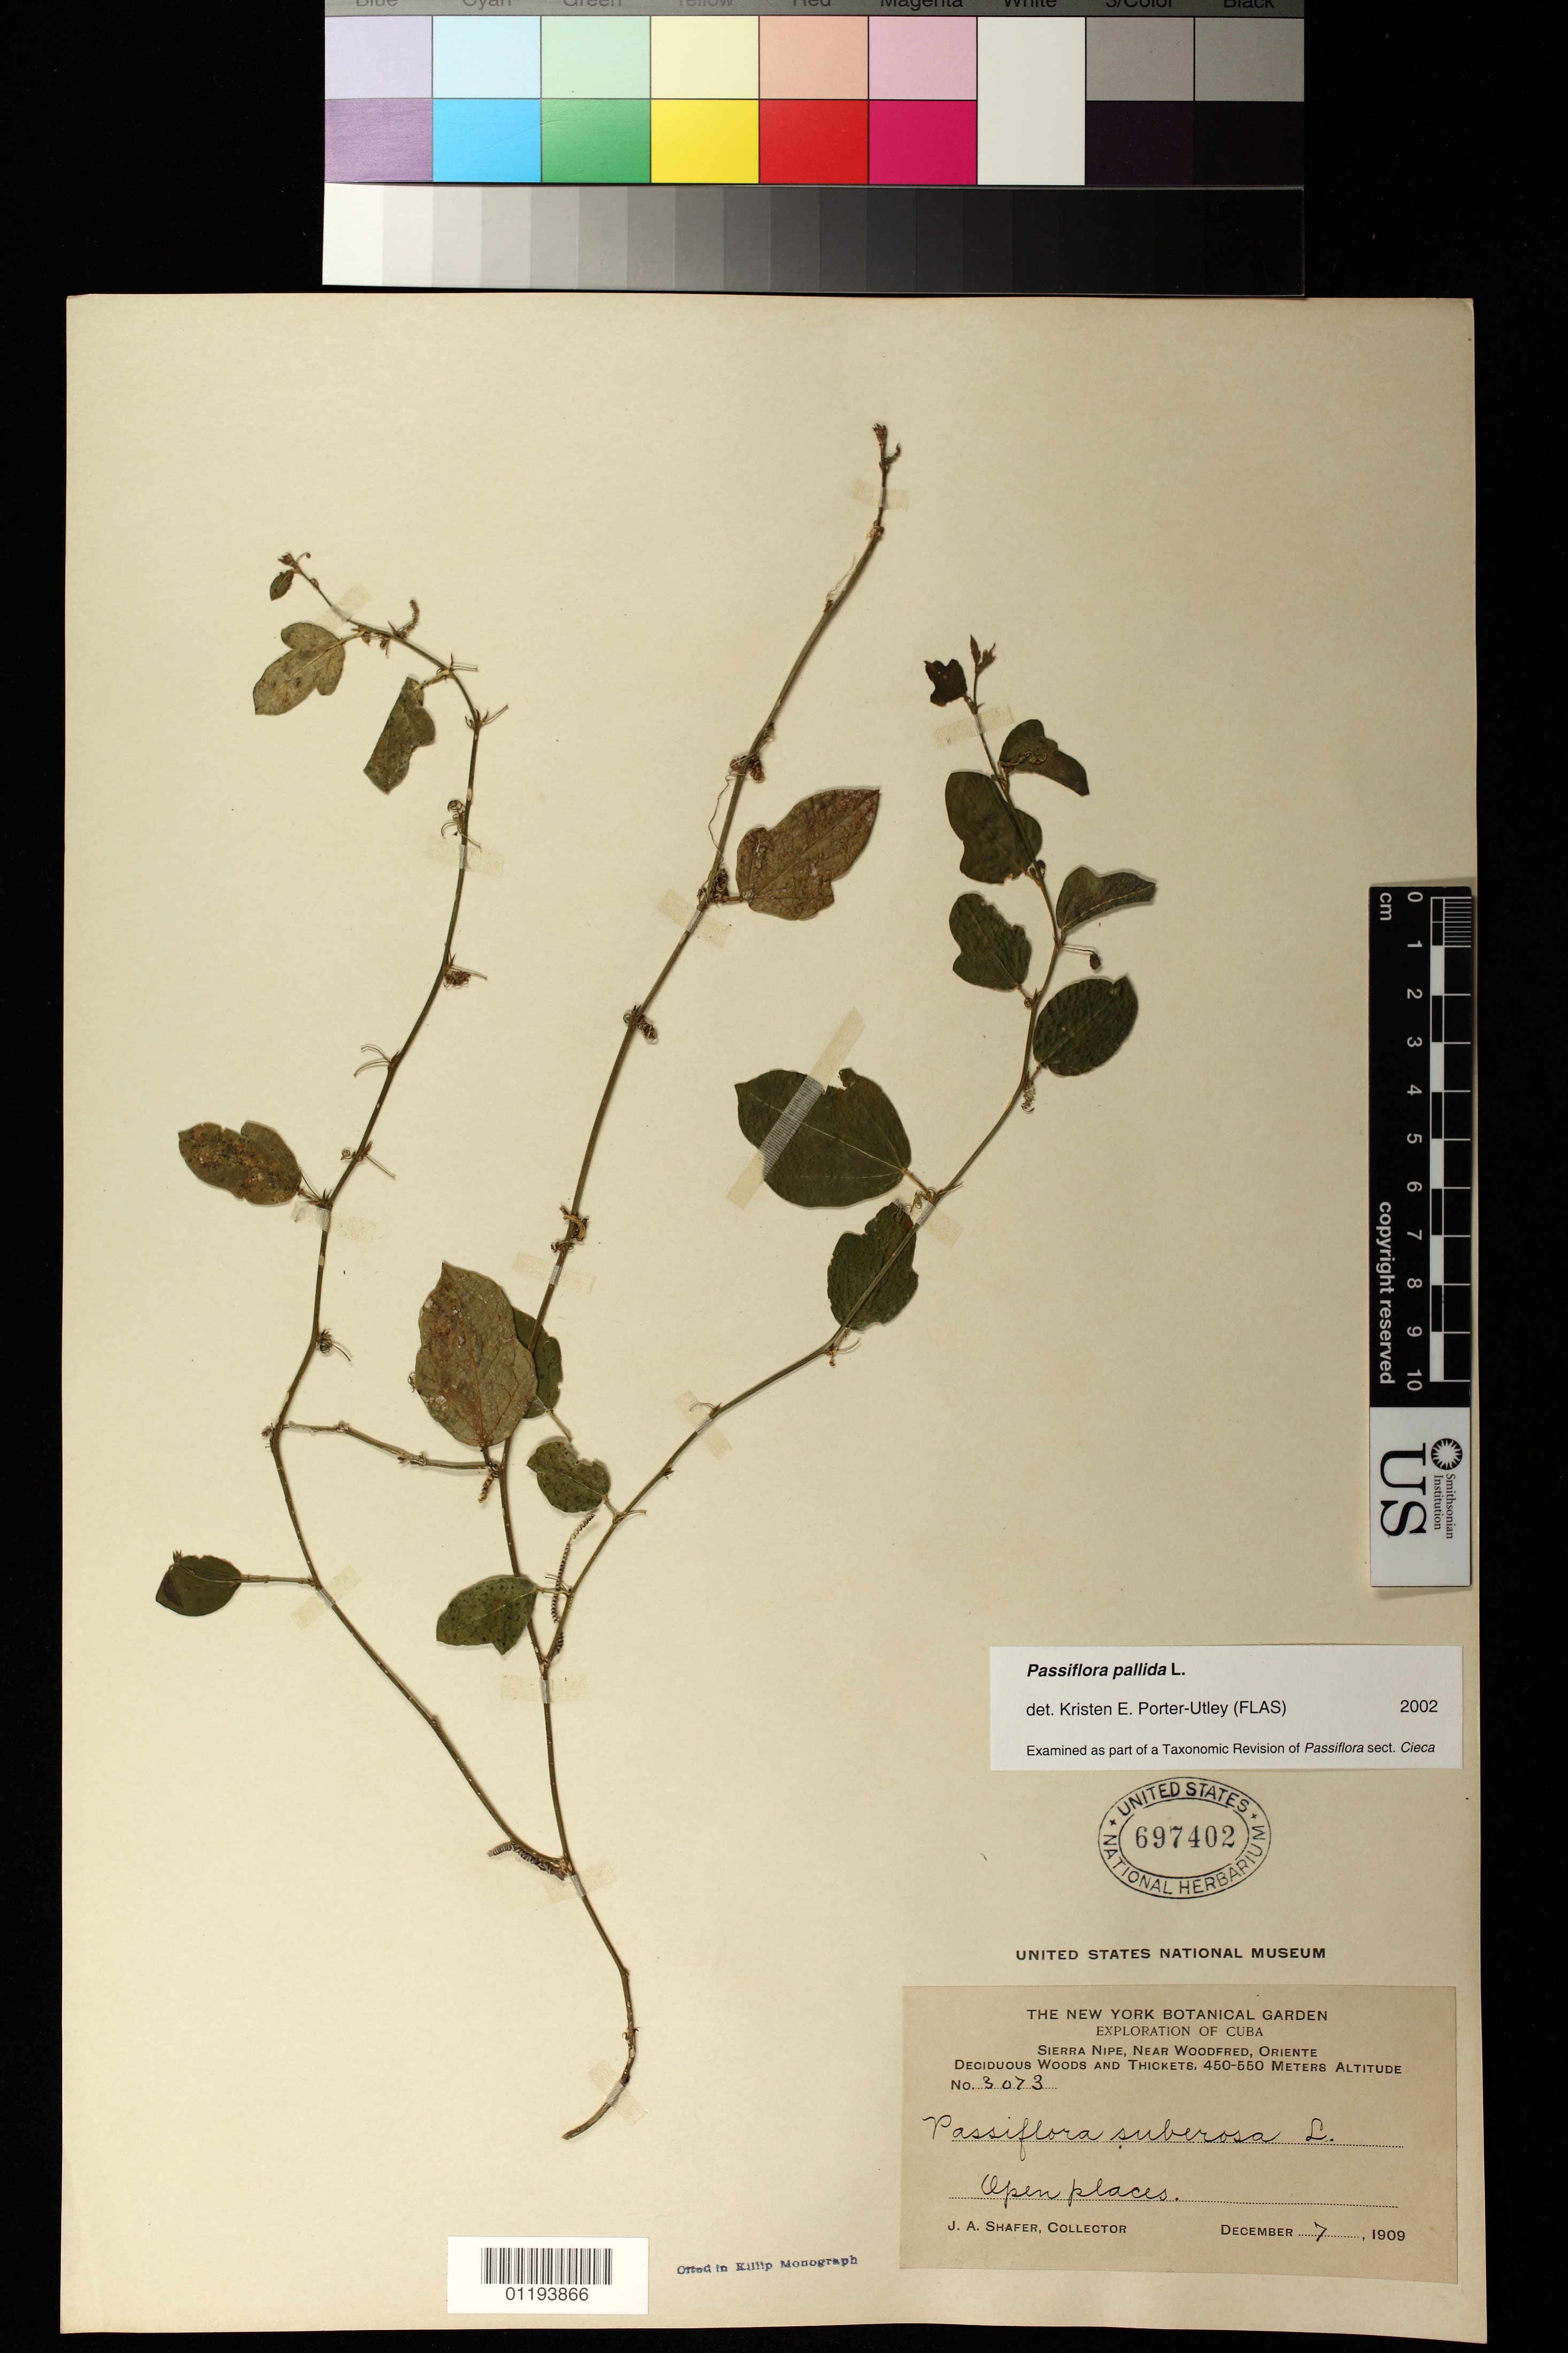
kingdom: Plantae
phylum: Tracheophyta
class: Magnoliopsida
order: Malpighiales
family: Passifloraceae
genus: Passiflora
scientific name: Passiflora pallida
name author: L.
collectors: J. A. Shafer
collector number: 3073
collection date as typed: Dec 7 1909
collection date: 1909-12-07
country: Cuba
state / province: Holguín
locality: Sierra Nipe, near Woodfred, Oreinte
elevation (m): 450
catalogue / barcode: US 697402